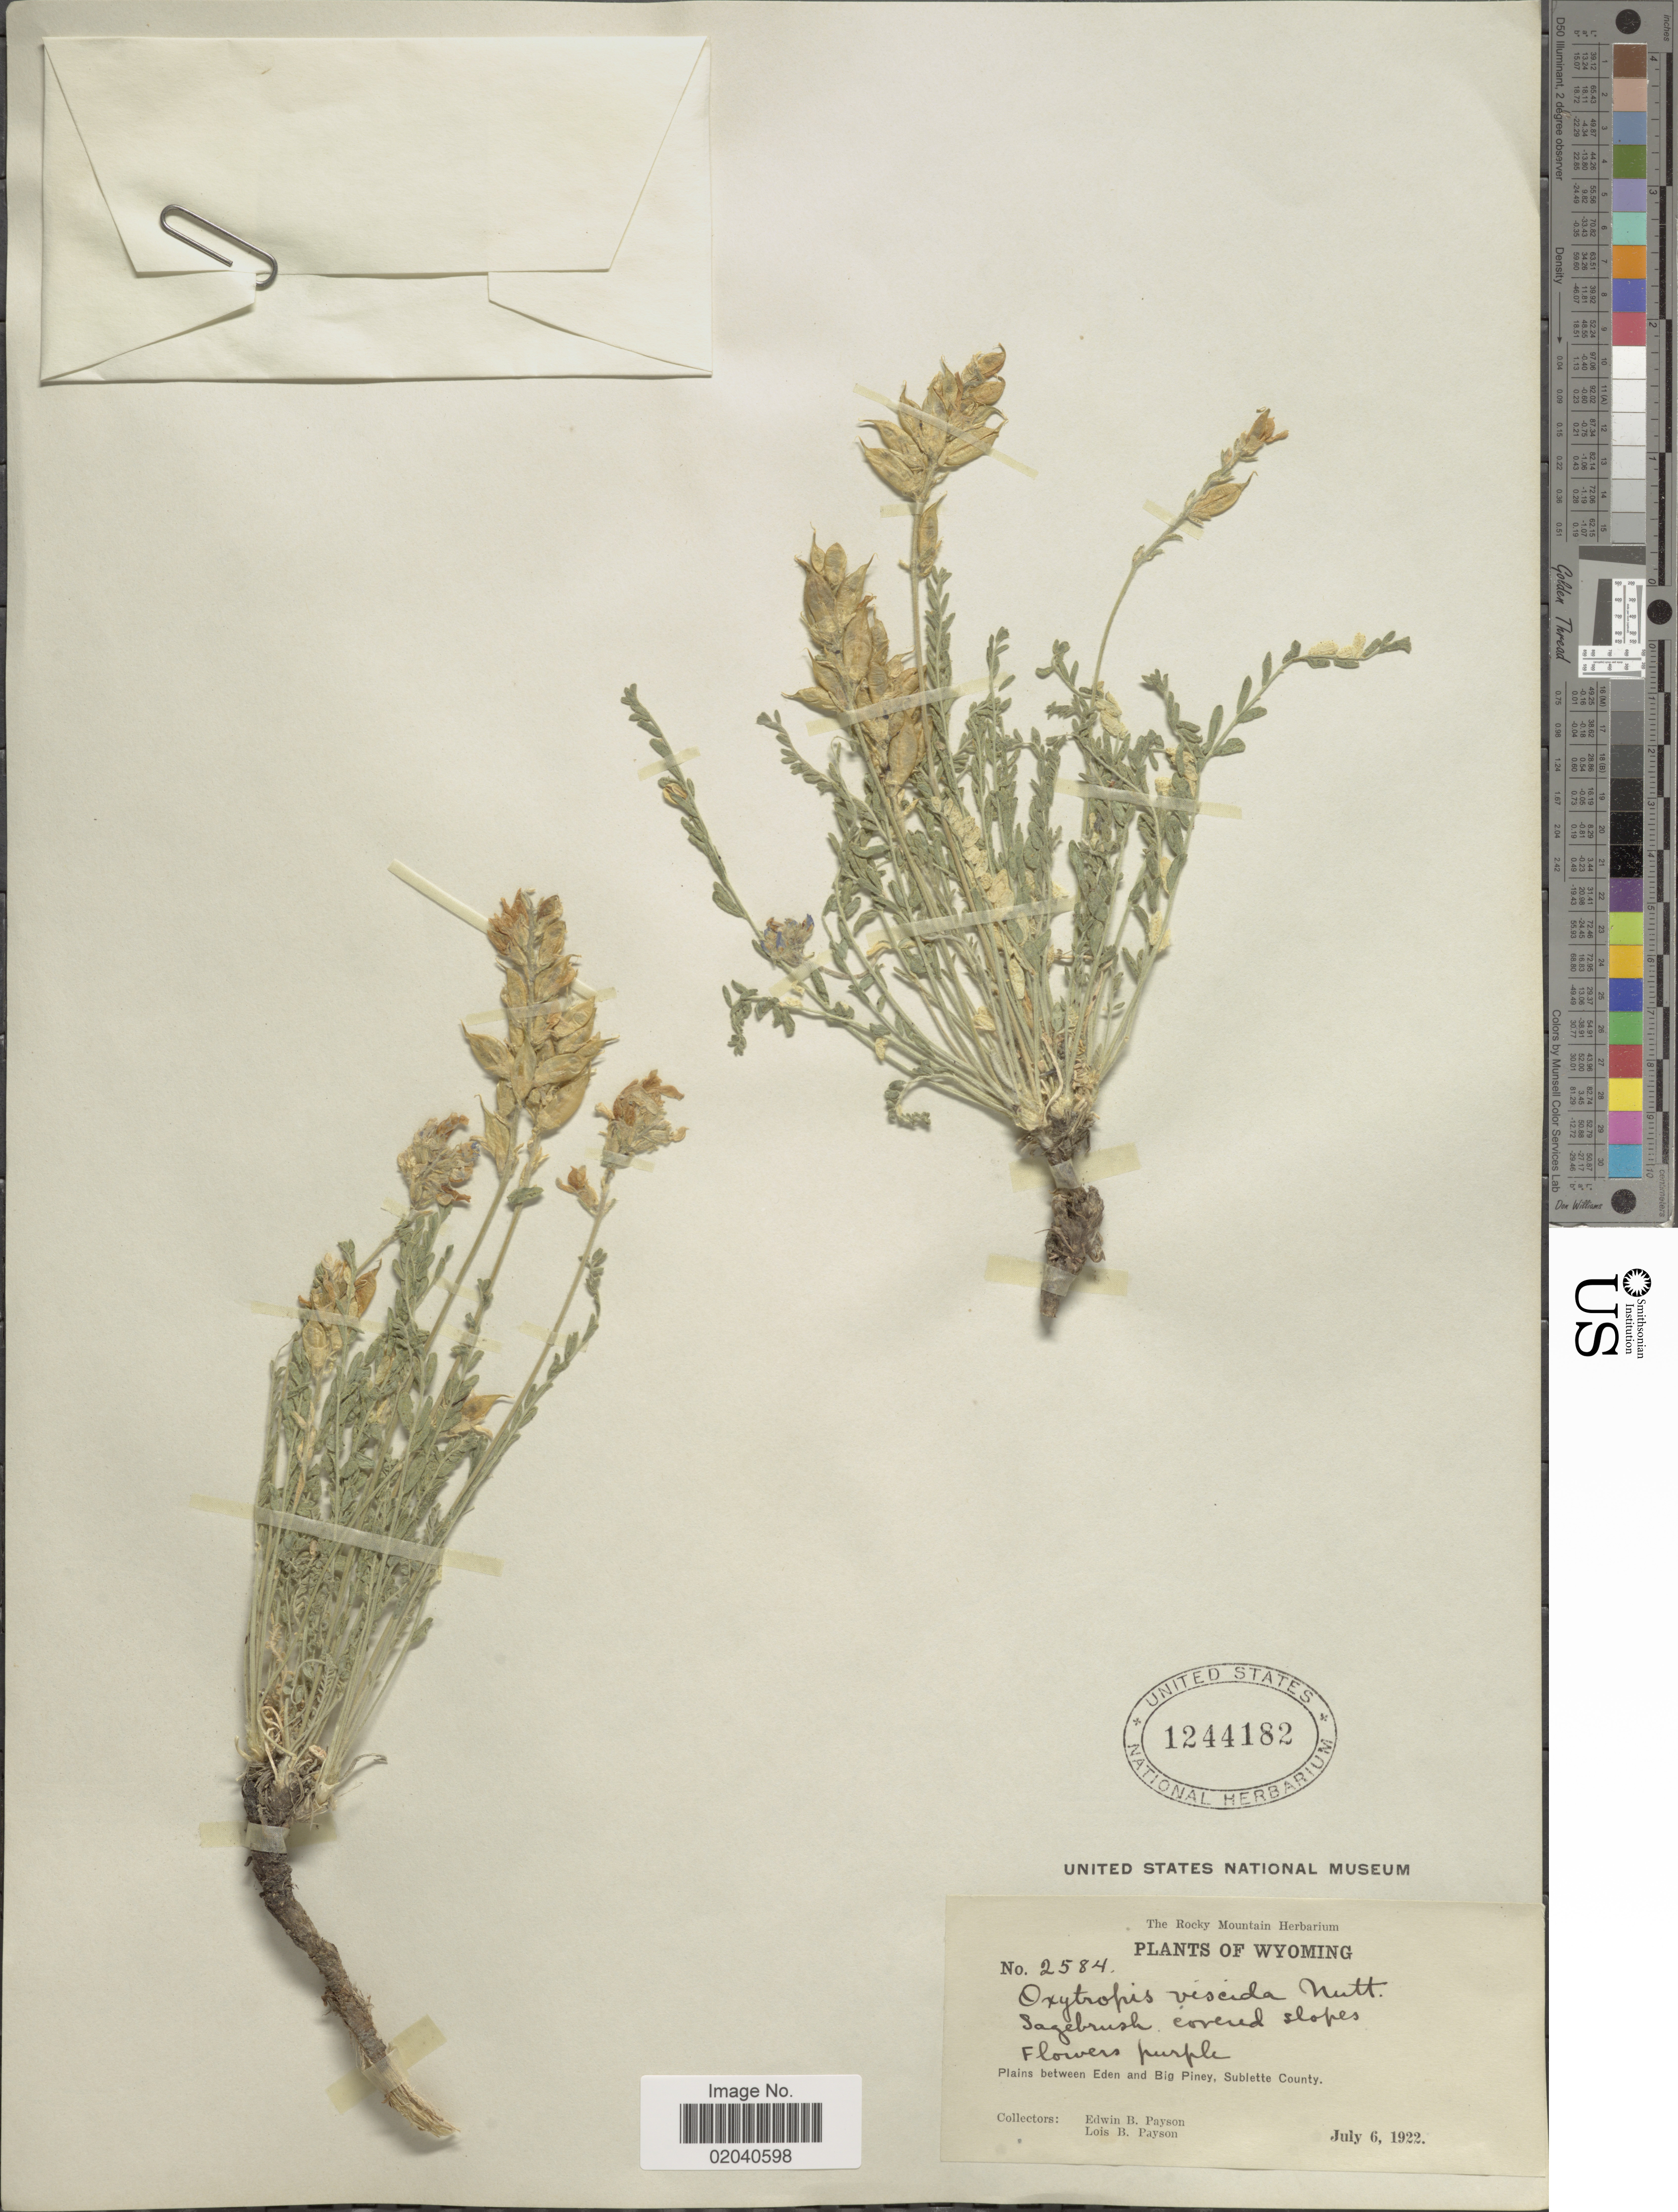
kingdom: Plantae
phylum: Tracheophyta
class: Magnoliopsida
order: Fabales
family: Fabaceae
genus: Oxytropis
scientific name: Oxytropis viscida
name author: Nutt.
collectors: E. B. Payson & L. Payson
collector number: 2584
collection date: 1922-07-06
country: United States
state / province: Wyoming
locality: Plains between Eden and Big Piney, Sublette County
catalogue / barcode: US 1244182